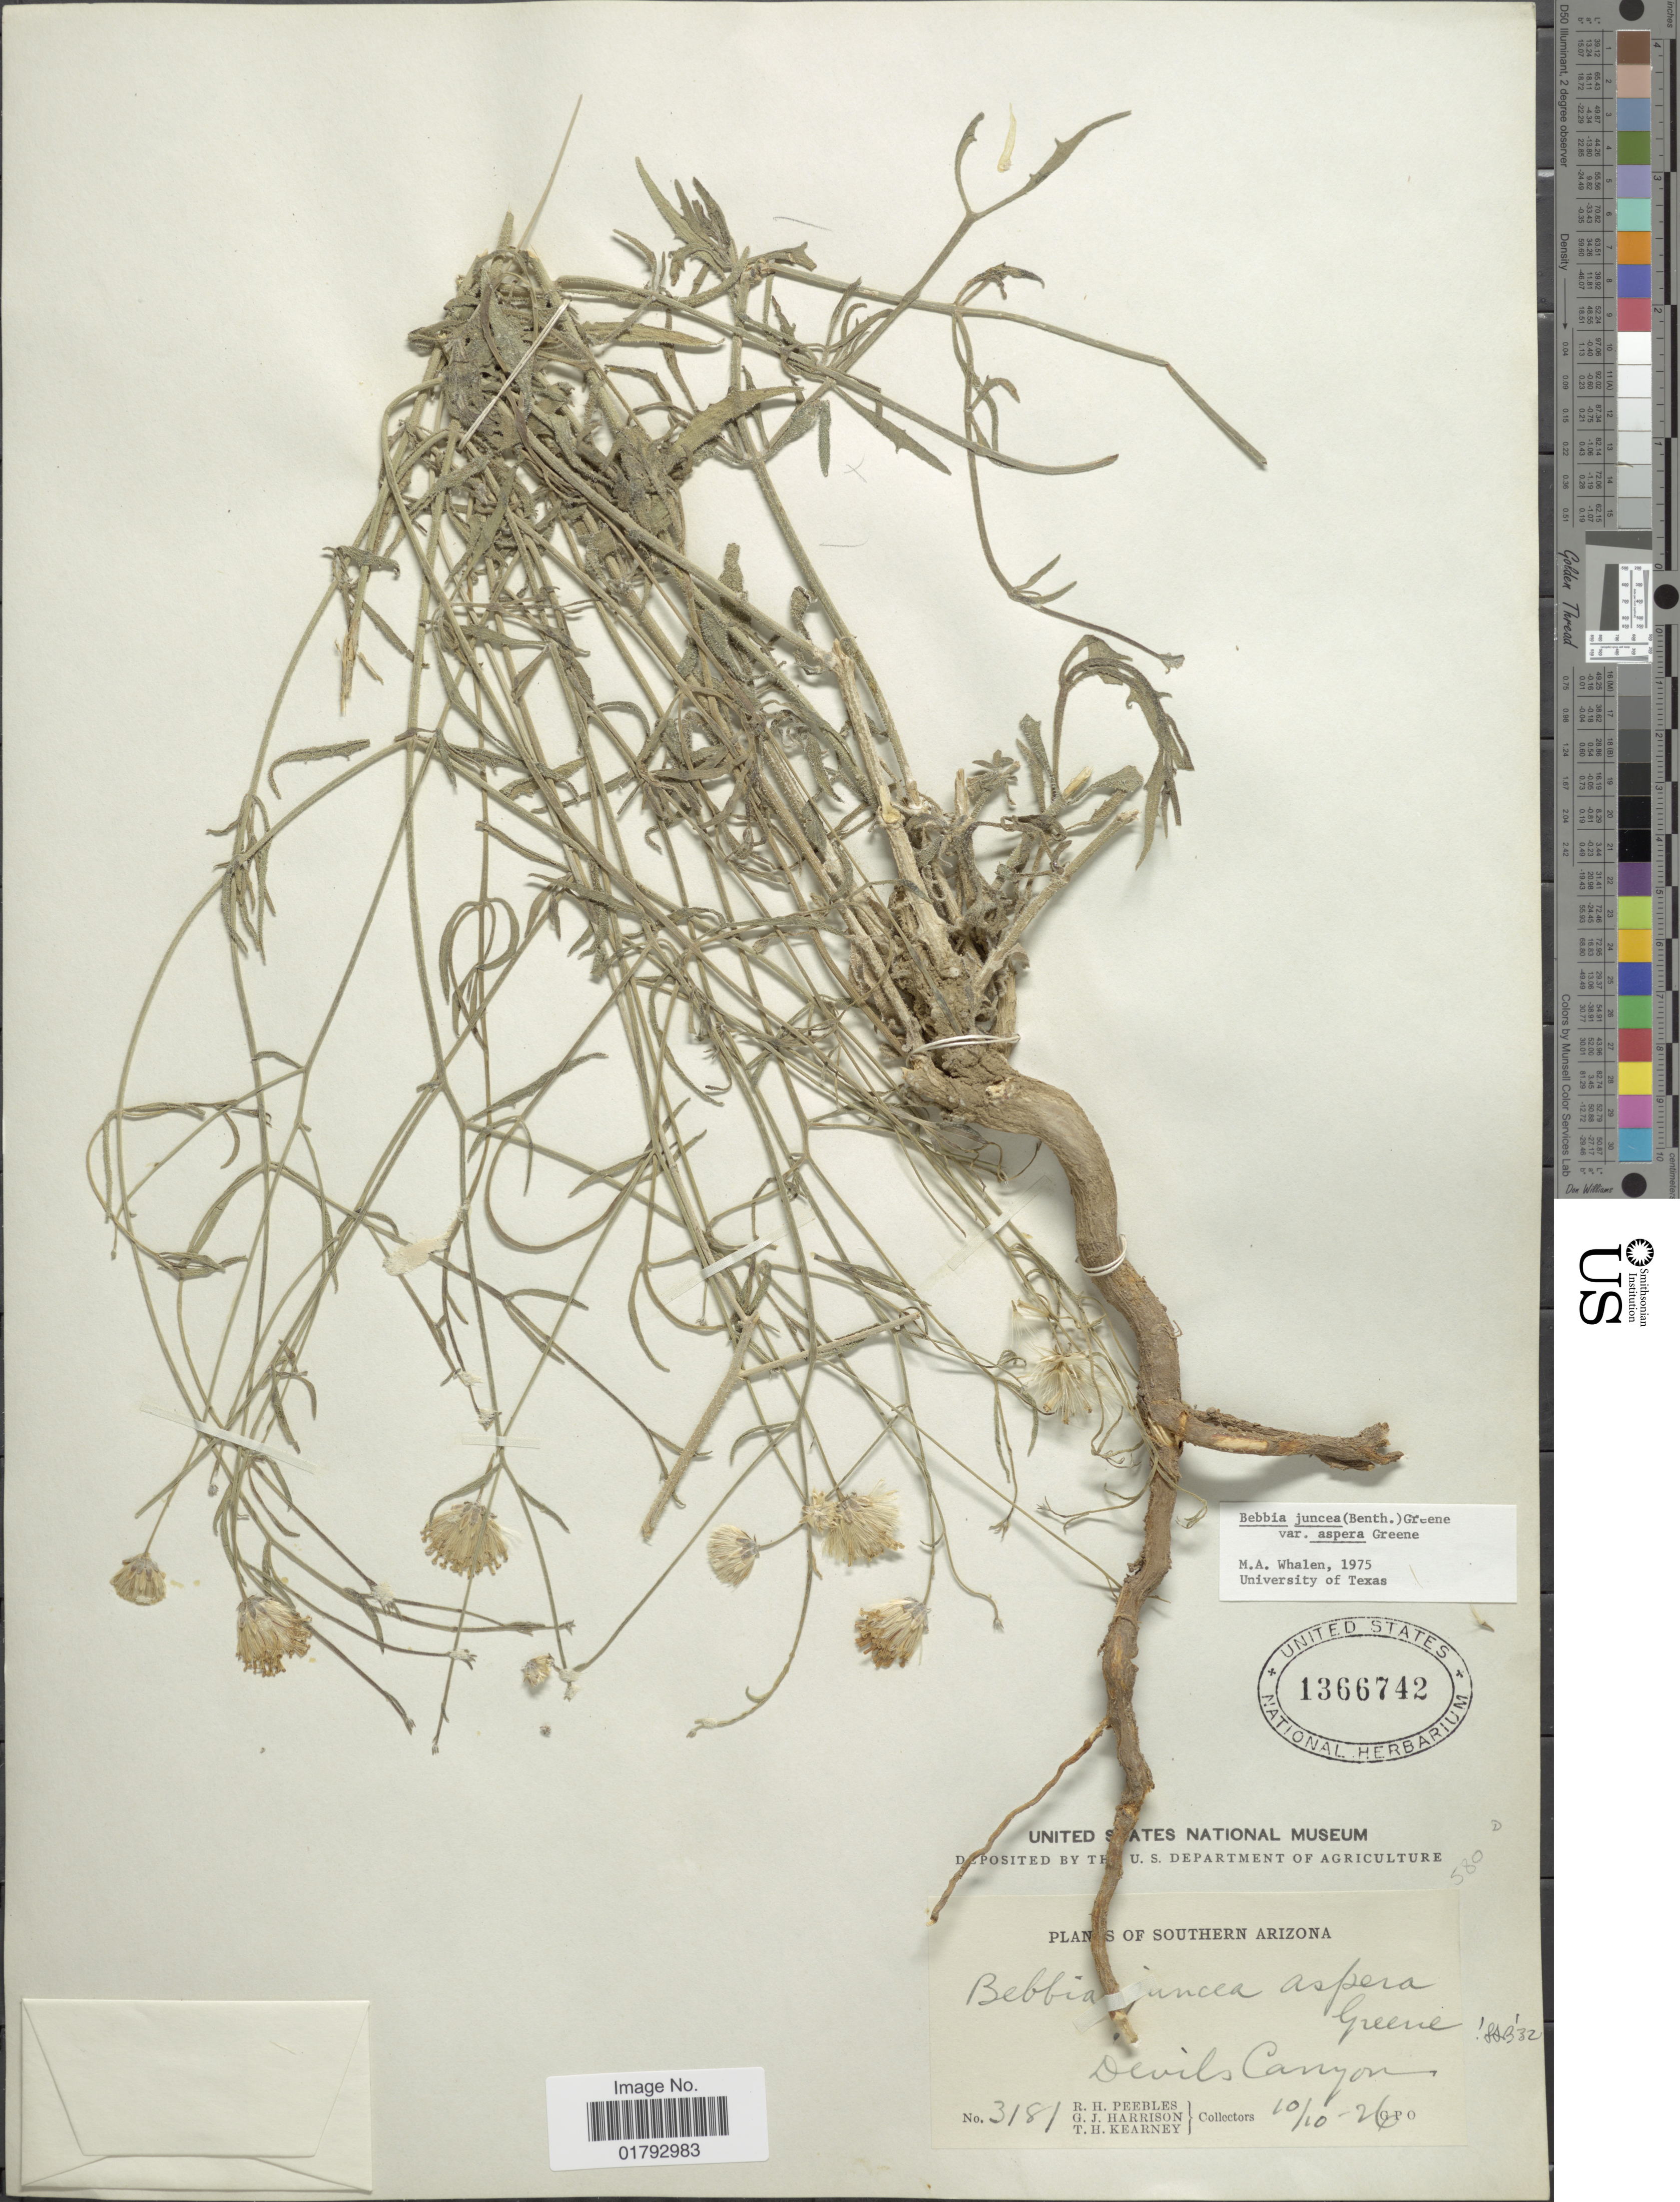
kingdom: Plantae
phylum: Tracheophyta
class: Magnoliopsida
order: Asterales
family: Asteraceae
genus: Bebbia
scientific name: Bebbia juncea var. aspera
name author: Greene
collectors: R. H. Peebles, G. J. Harrison & T. H. Kearney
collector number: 3181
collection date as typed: Transcribed d/m/y: 10/10/26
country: United States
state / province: Arizona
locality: Southern Arizona, Devils Canyon.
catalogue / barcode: US 1366742